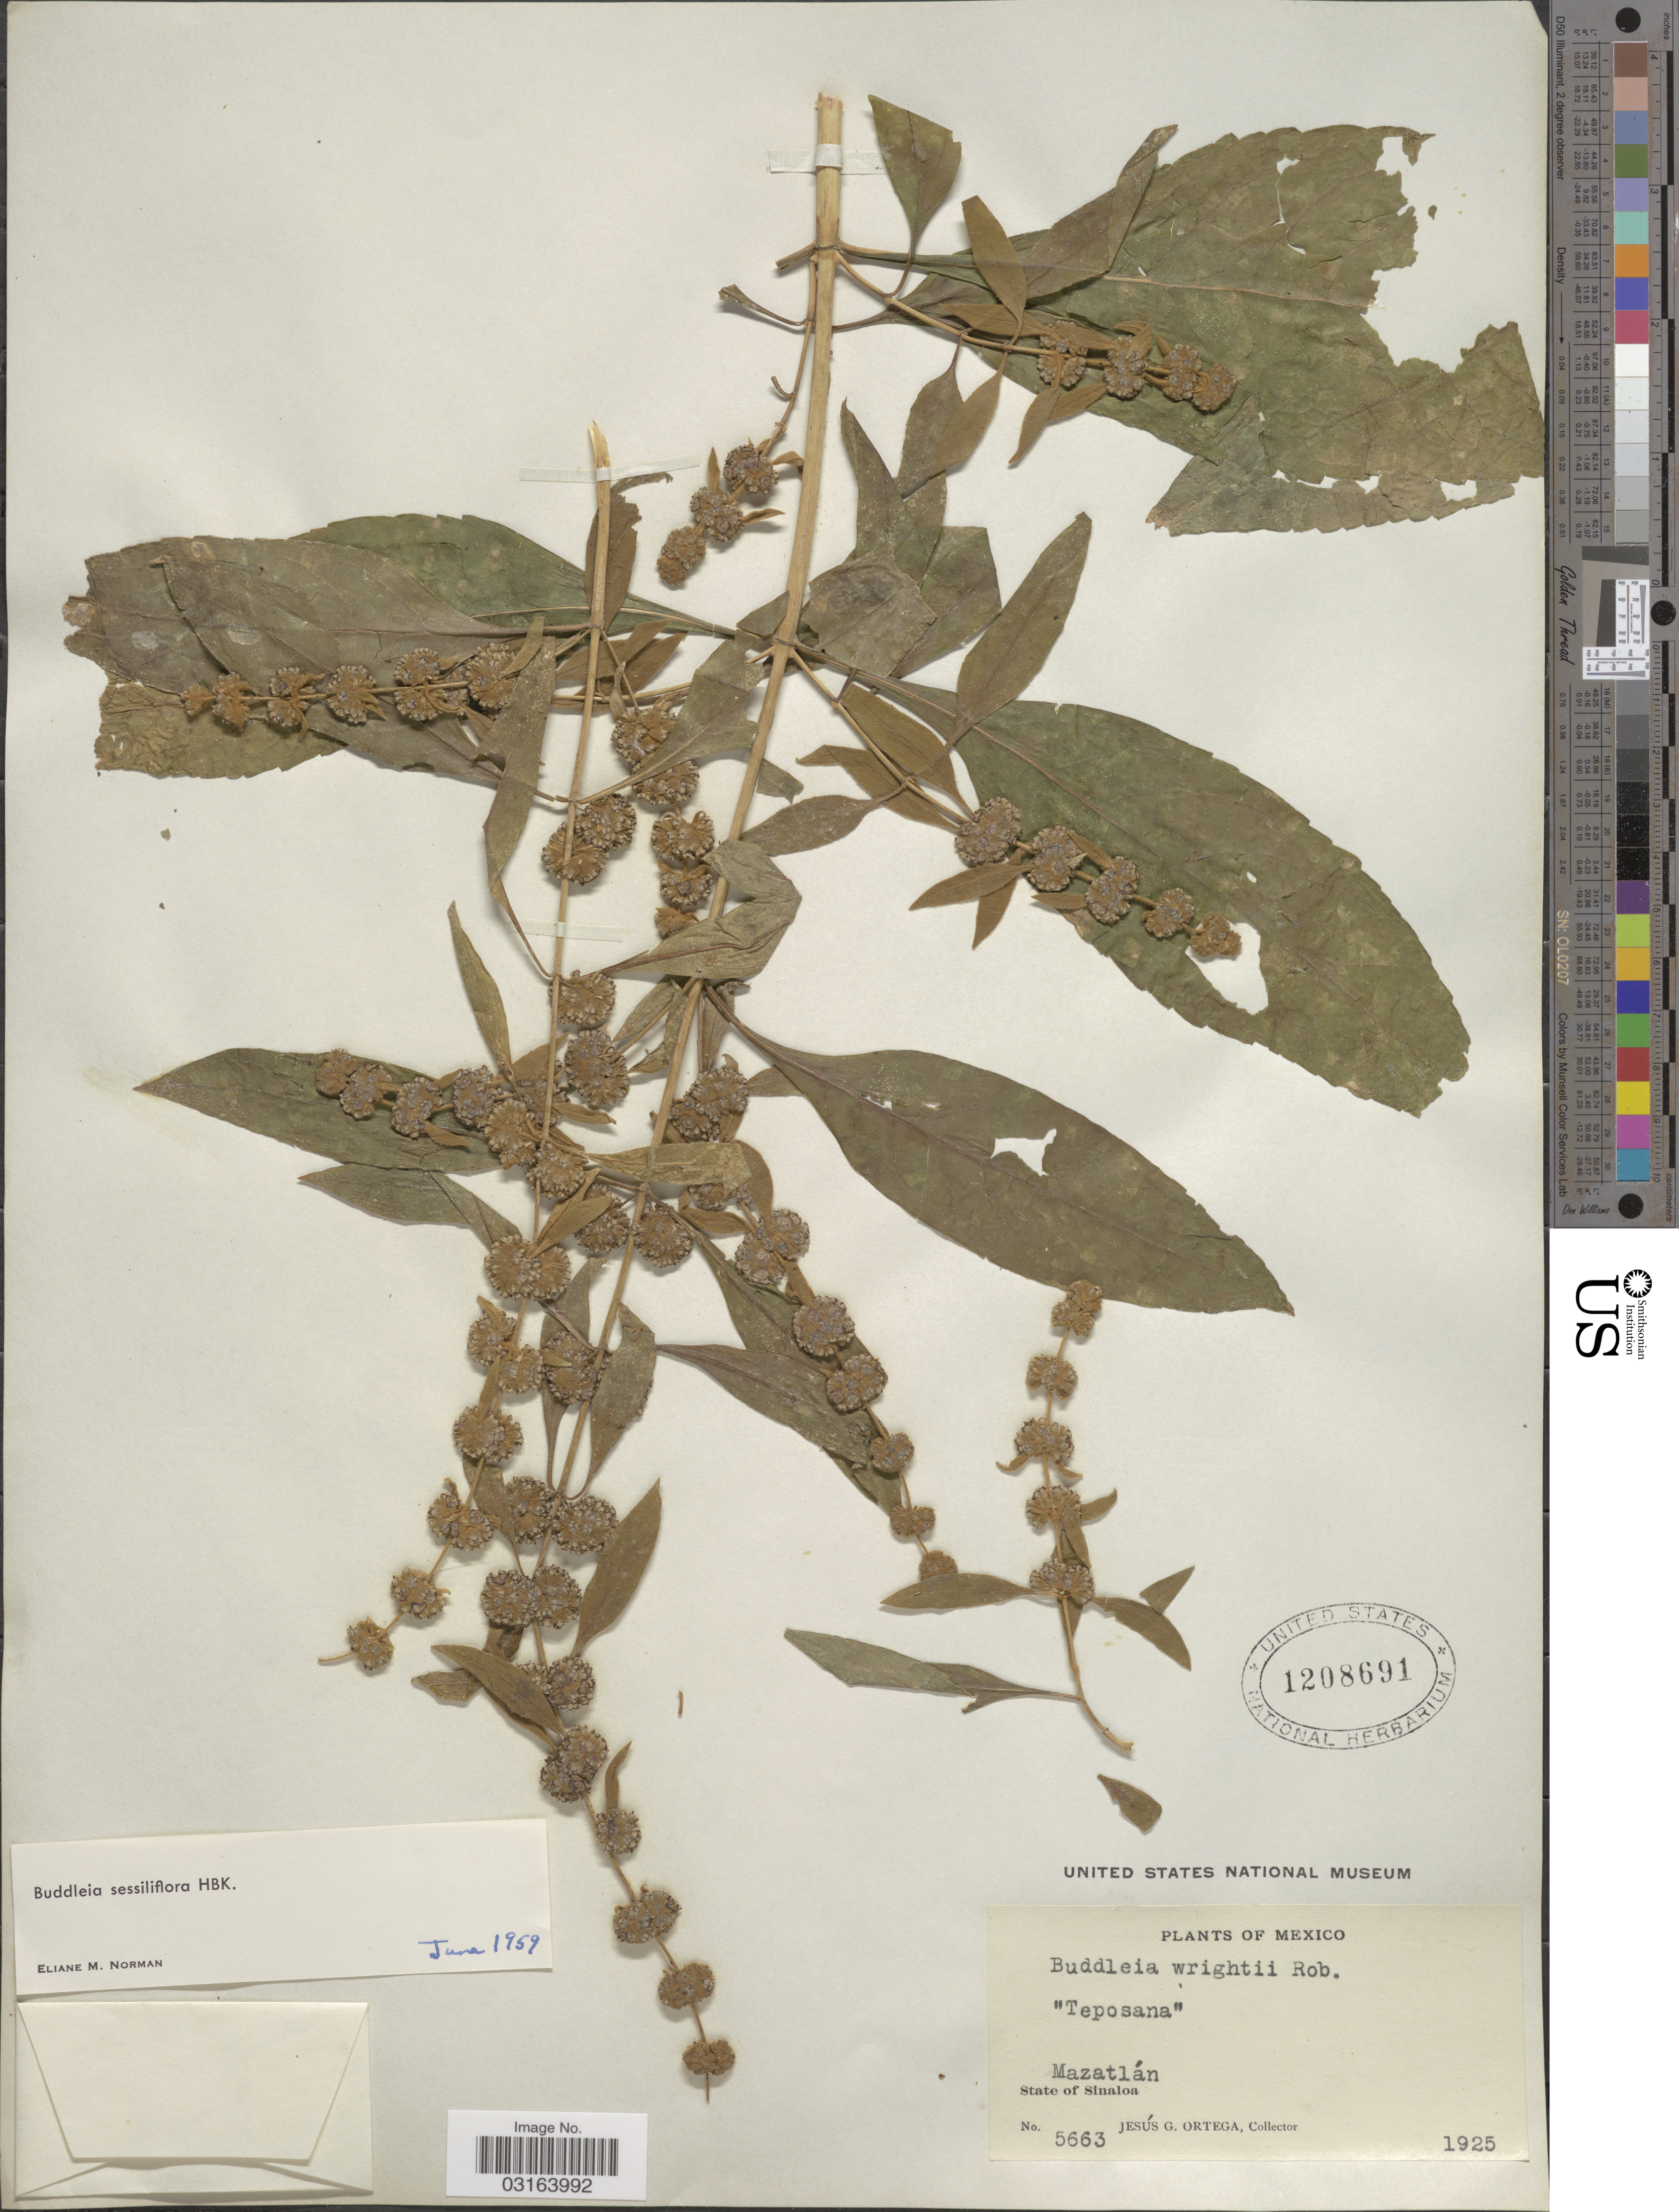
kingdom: Plantae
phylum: Tracheophyta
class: Magnoliopsida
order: Lamiales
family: Scrophulariaceae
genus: Buddleja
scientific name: Buddleja sessiliflora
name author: Kunth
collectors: J. Ortega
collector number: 5663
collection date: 1925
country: Mexico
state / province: Sinaloa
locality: Mazatlán.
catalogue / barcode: US 1208691